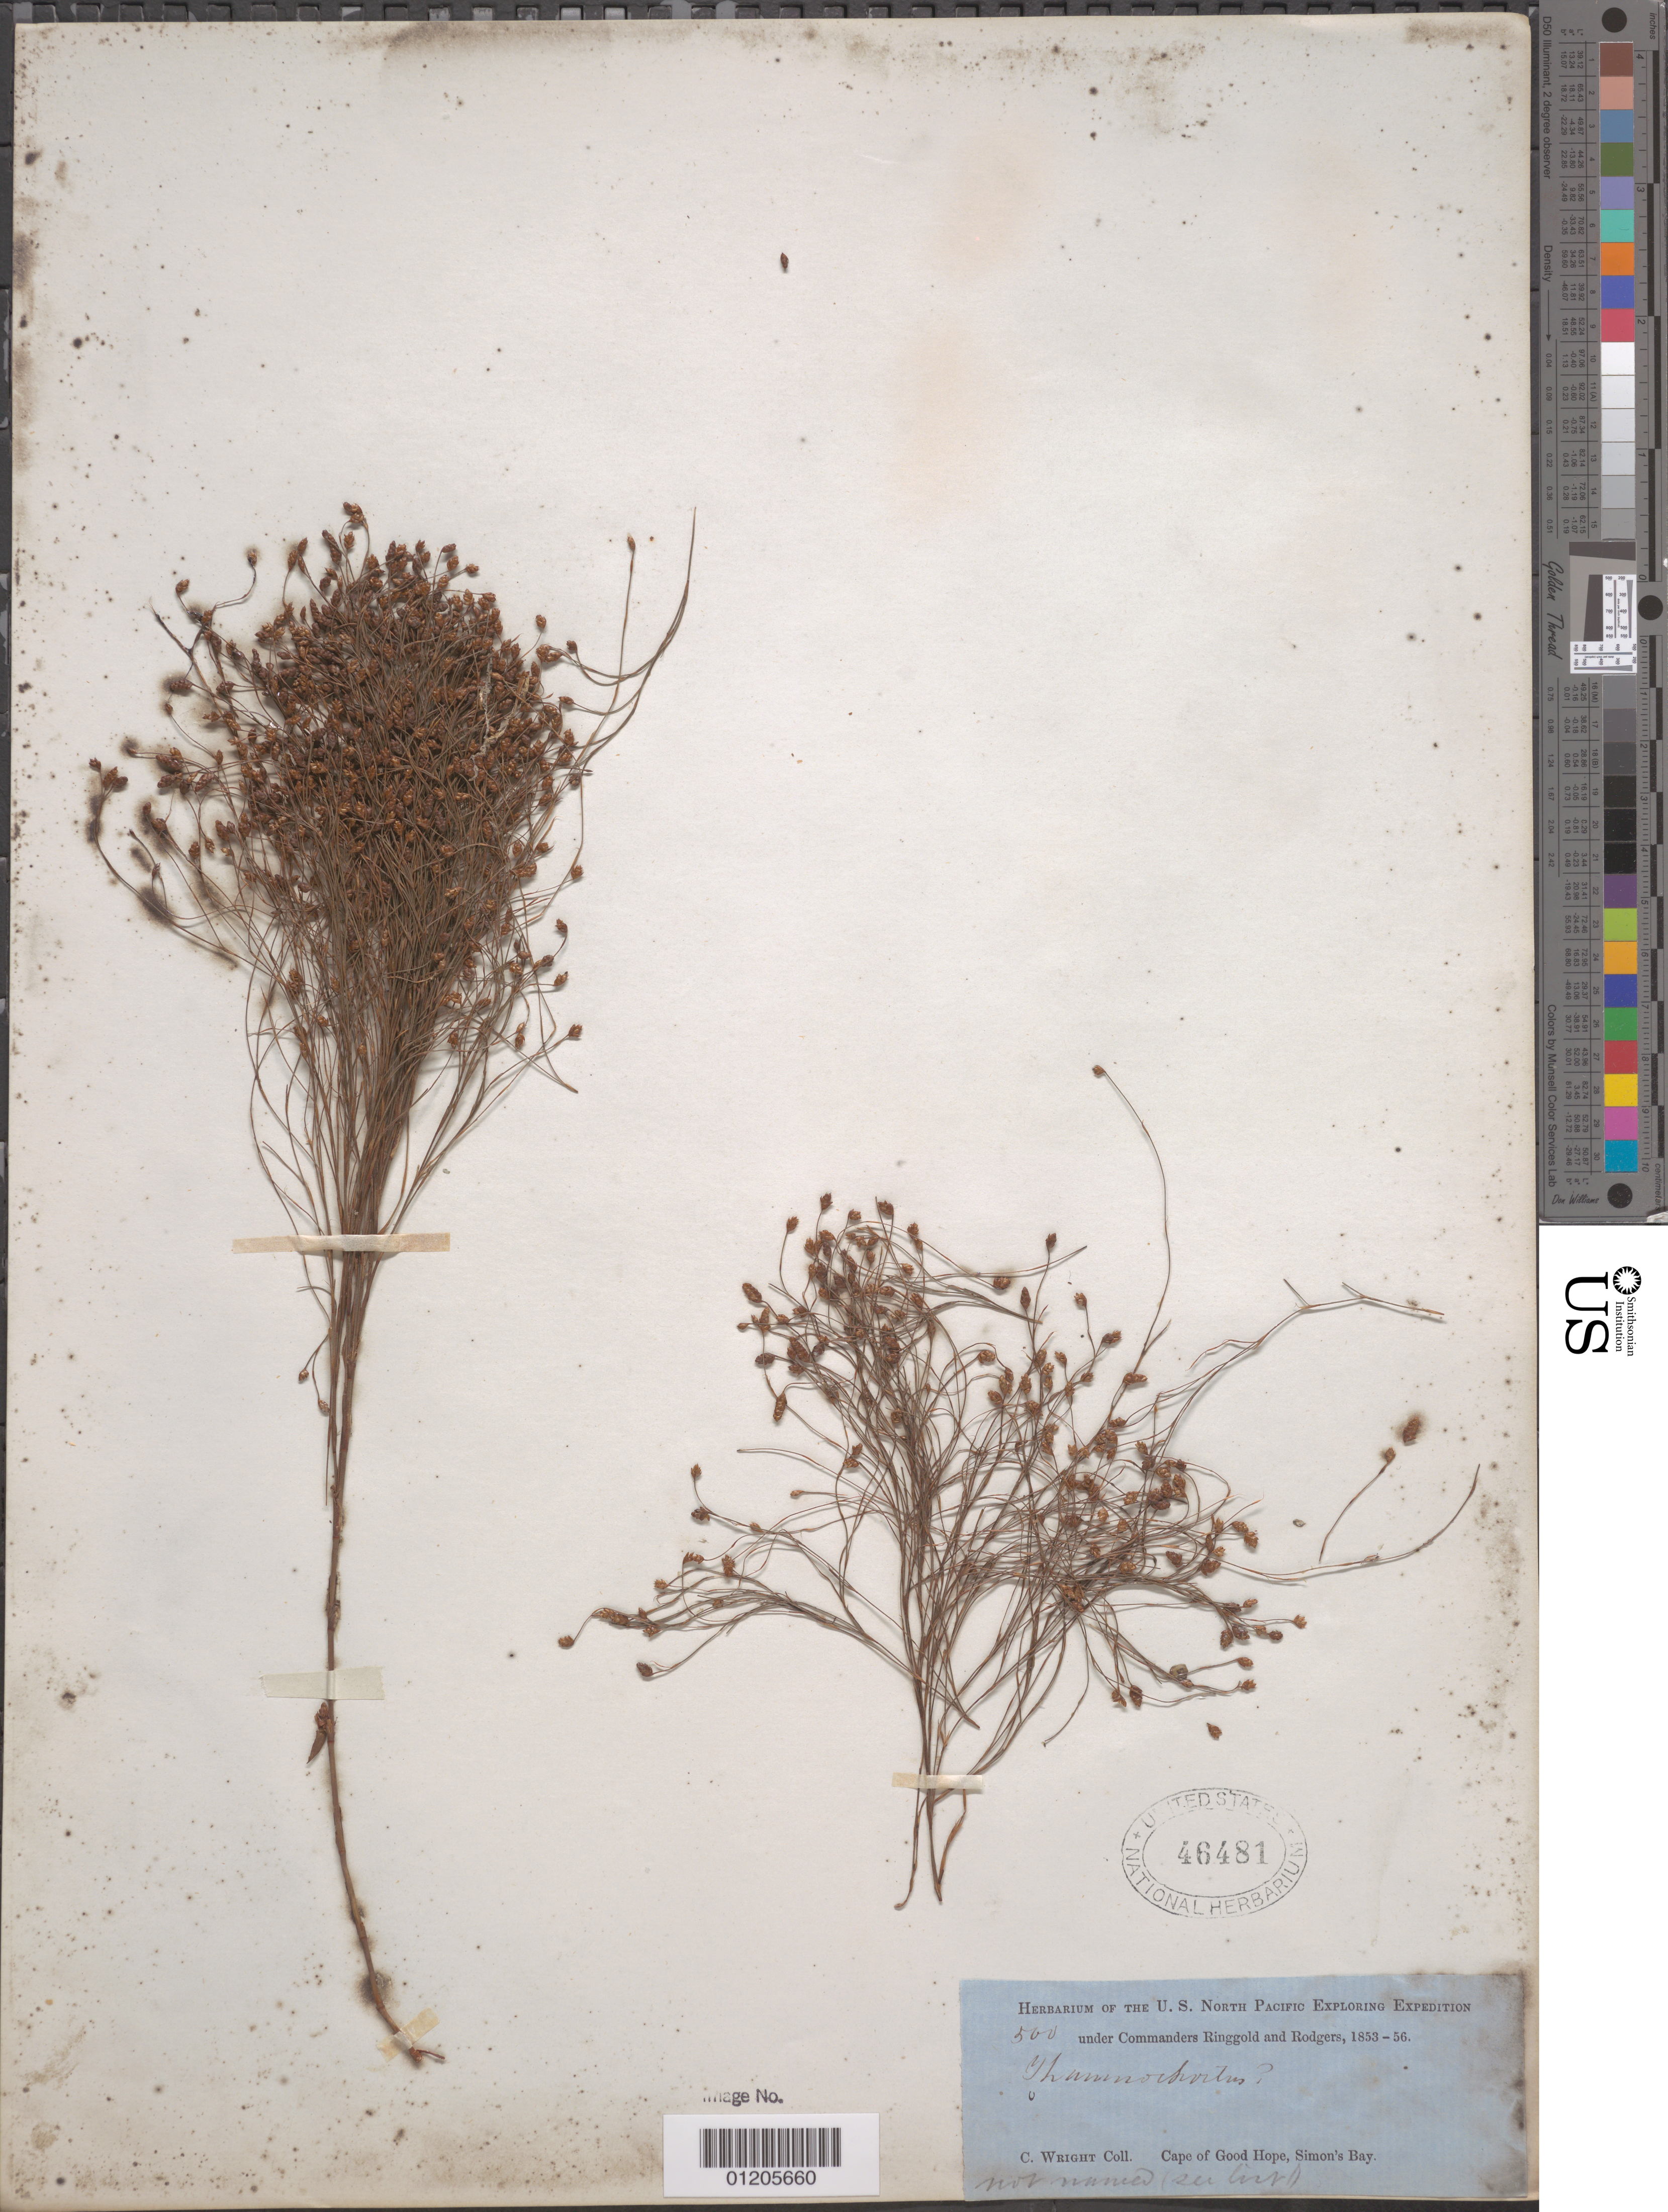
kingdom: Plantae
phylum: Tracheophyta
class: Liliopsida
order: Poales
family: Restionaceae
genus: Thamnochortus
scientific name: Thamnochortus sp.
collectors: C. Wright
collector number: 500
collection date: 1853/1856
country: South Africa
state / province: Western Cape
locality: Cape of Good Hope, Simon's Bay.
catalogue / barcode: US 46481